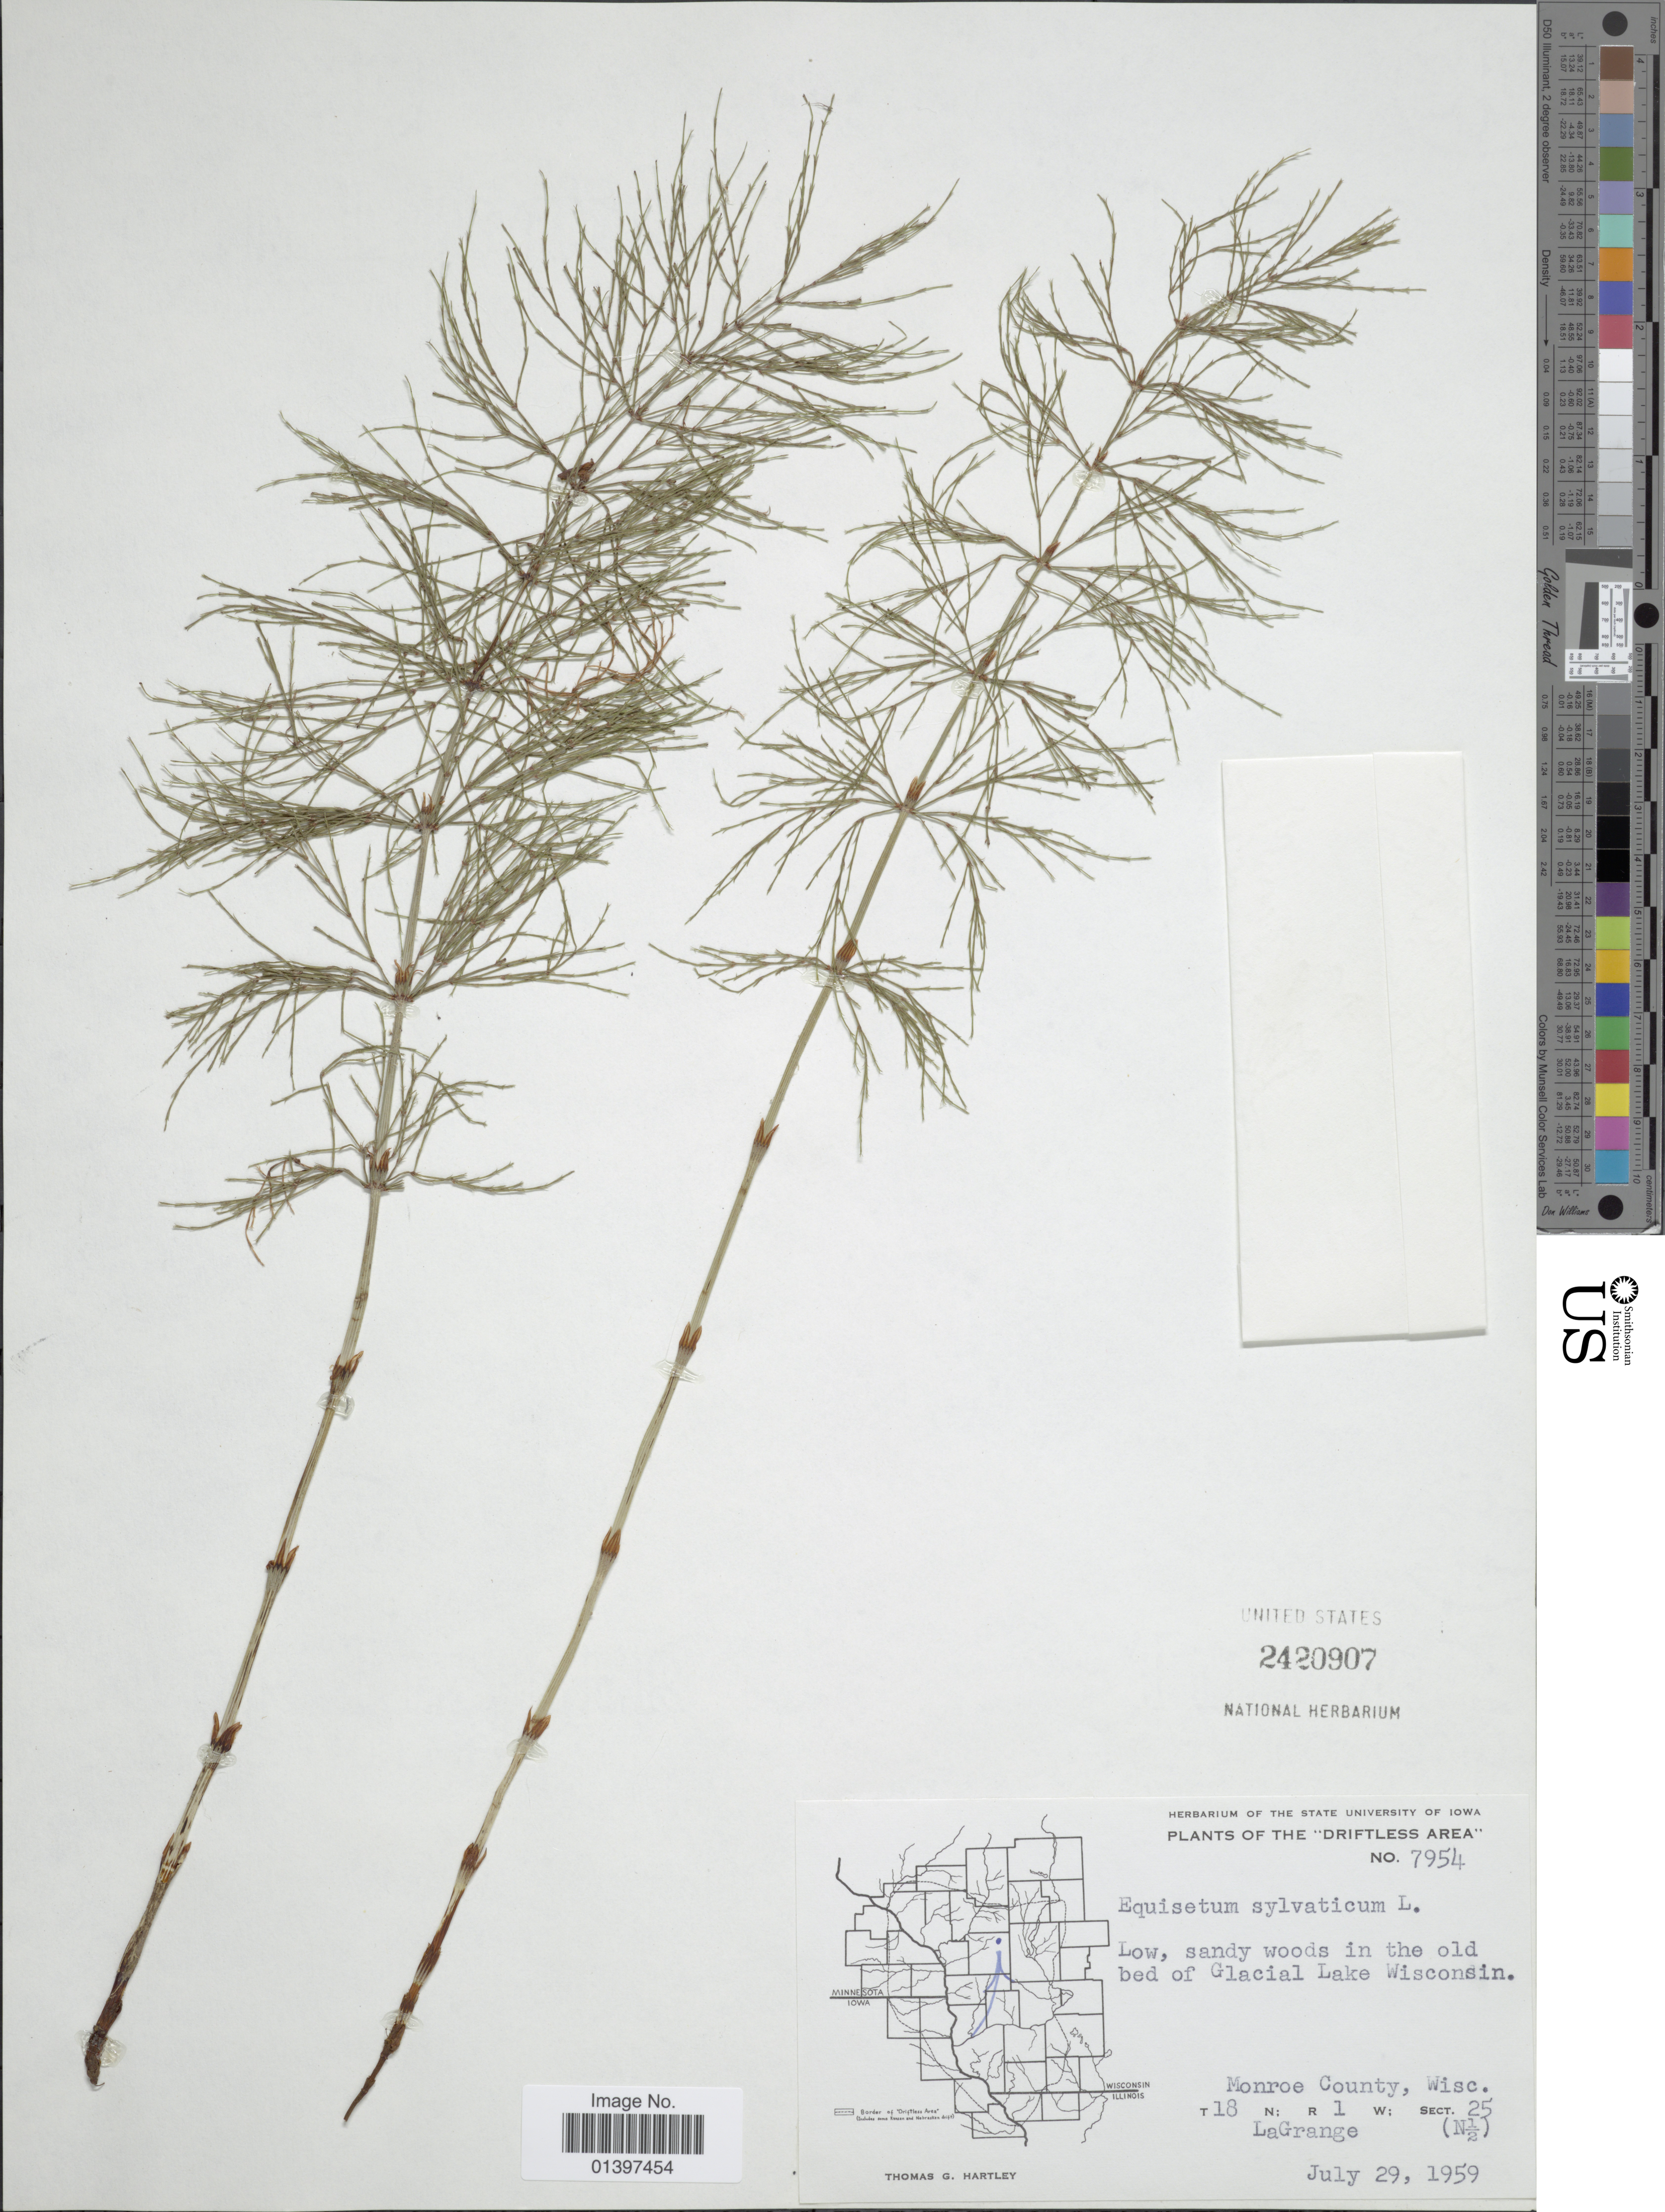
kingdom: Plantae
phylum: Tracheophyta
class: Polypodiopsida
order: Equisetales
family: Equisetaceae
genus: Equisetum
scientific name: Equisetum sylvaticum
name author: L.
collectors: T. G. Hartley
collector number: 7954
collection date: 1959-07-29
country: United States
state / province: Wisconsin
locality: Driftless area, Low sandy woods in the old bed of Glacial Lake Wisconsin, Montoe County, Wisc., T18N; R1W sect. 25, LaGrange (N½)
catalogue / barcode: US 2420907